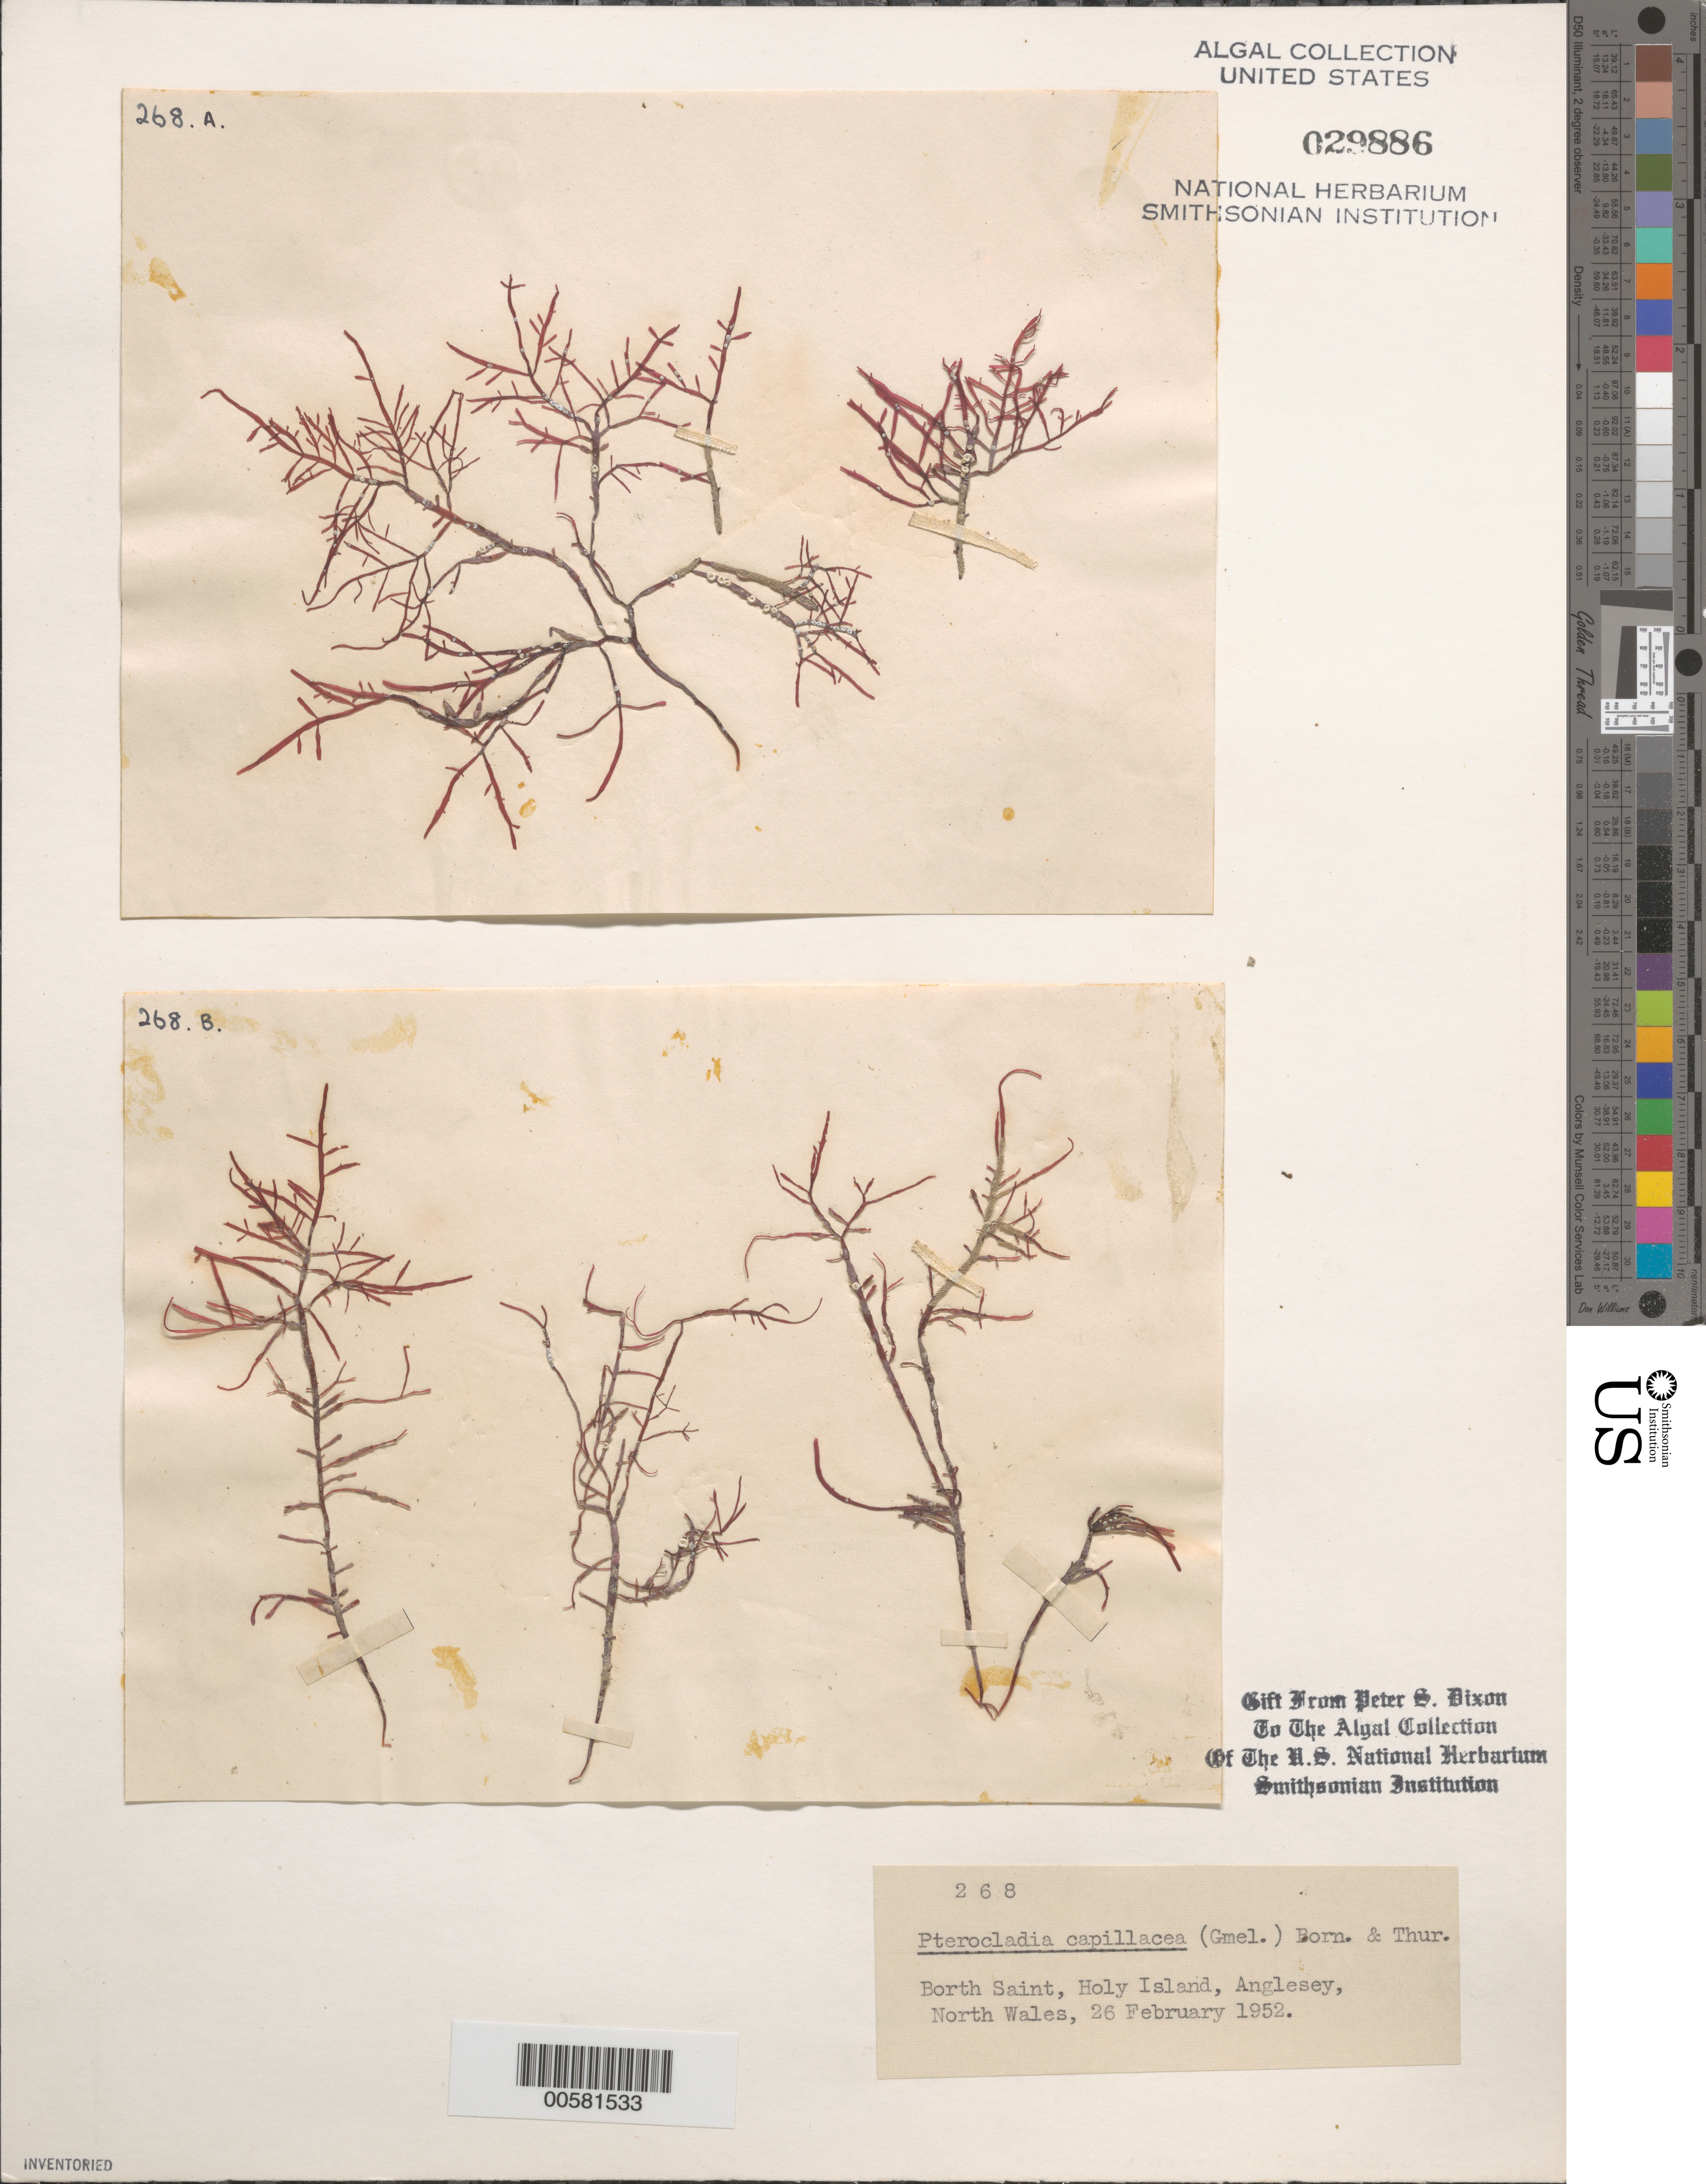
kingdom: Plantae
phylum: Rhodophyta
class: Florideophyceae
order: Gelidiales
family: Pterocladiaceae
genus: Pterocladiella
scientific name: Pterocladiella capillacea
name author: (S.G. Gmel.) Santelices & Hommers.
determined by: Algae name updating Project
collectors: P. S. Dixon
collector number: PSD 268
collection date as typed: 26 Feb 1952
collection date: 1952-02-26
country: United Kingdom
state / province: Wales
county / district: Gwynedd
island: Anglesey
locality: Borth Saint, Holy Island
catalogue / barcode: US 29886